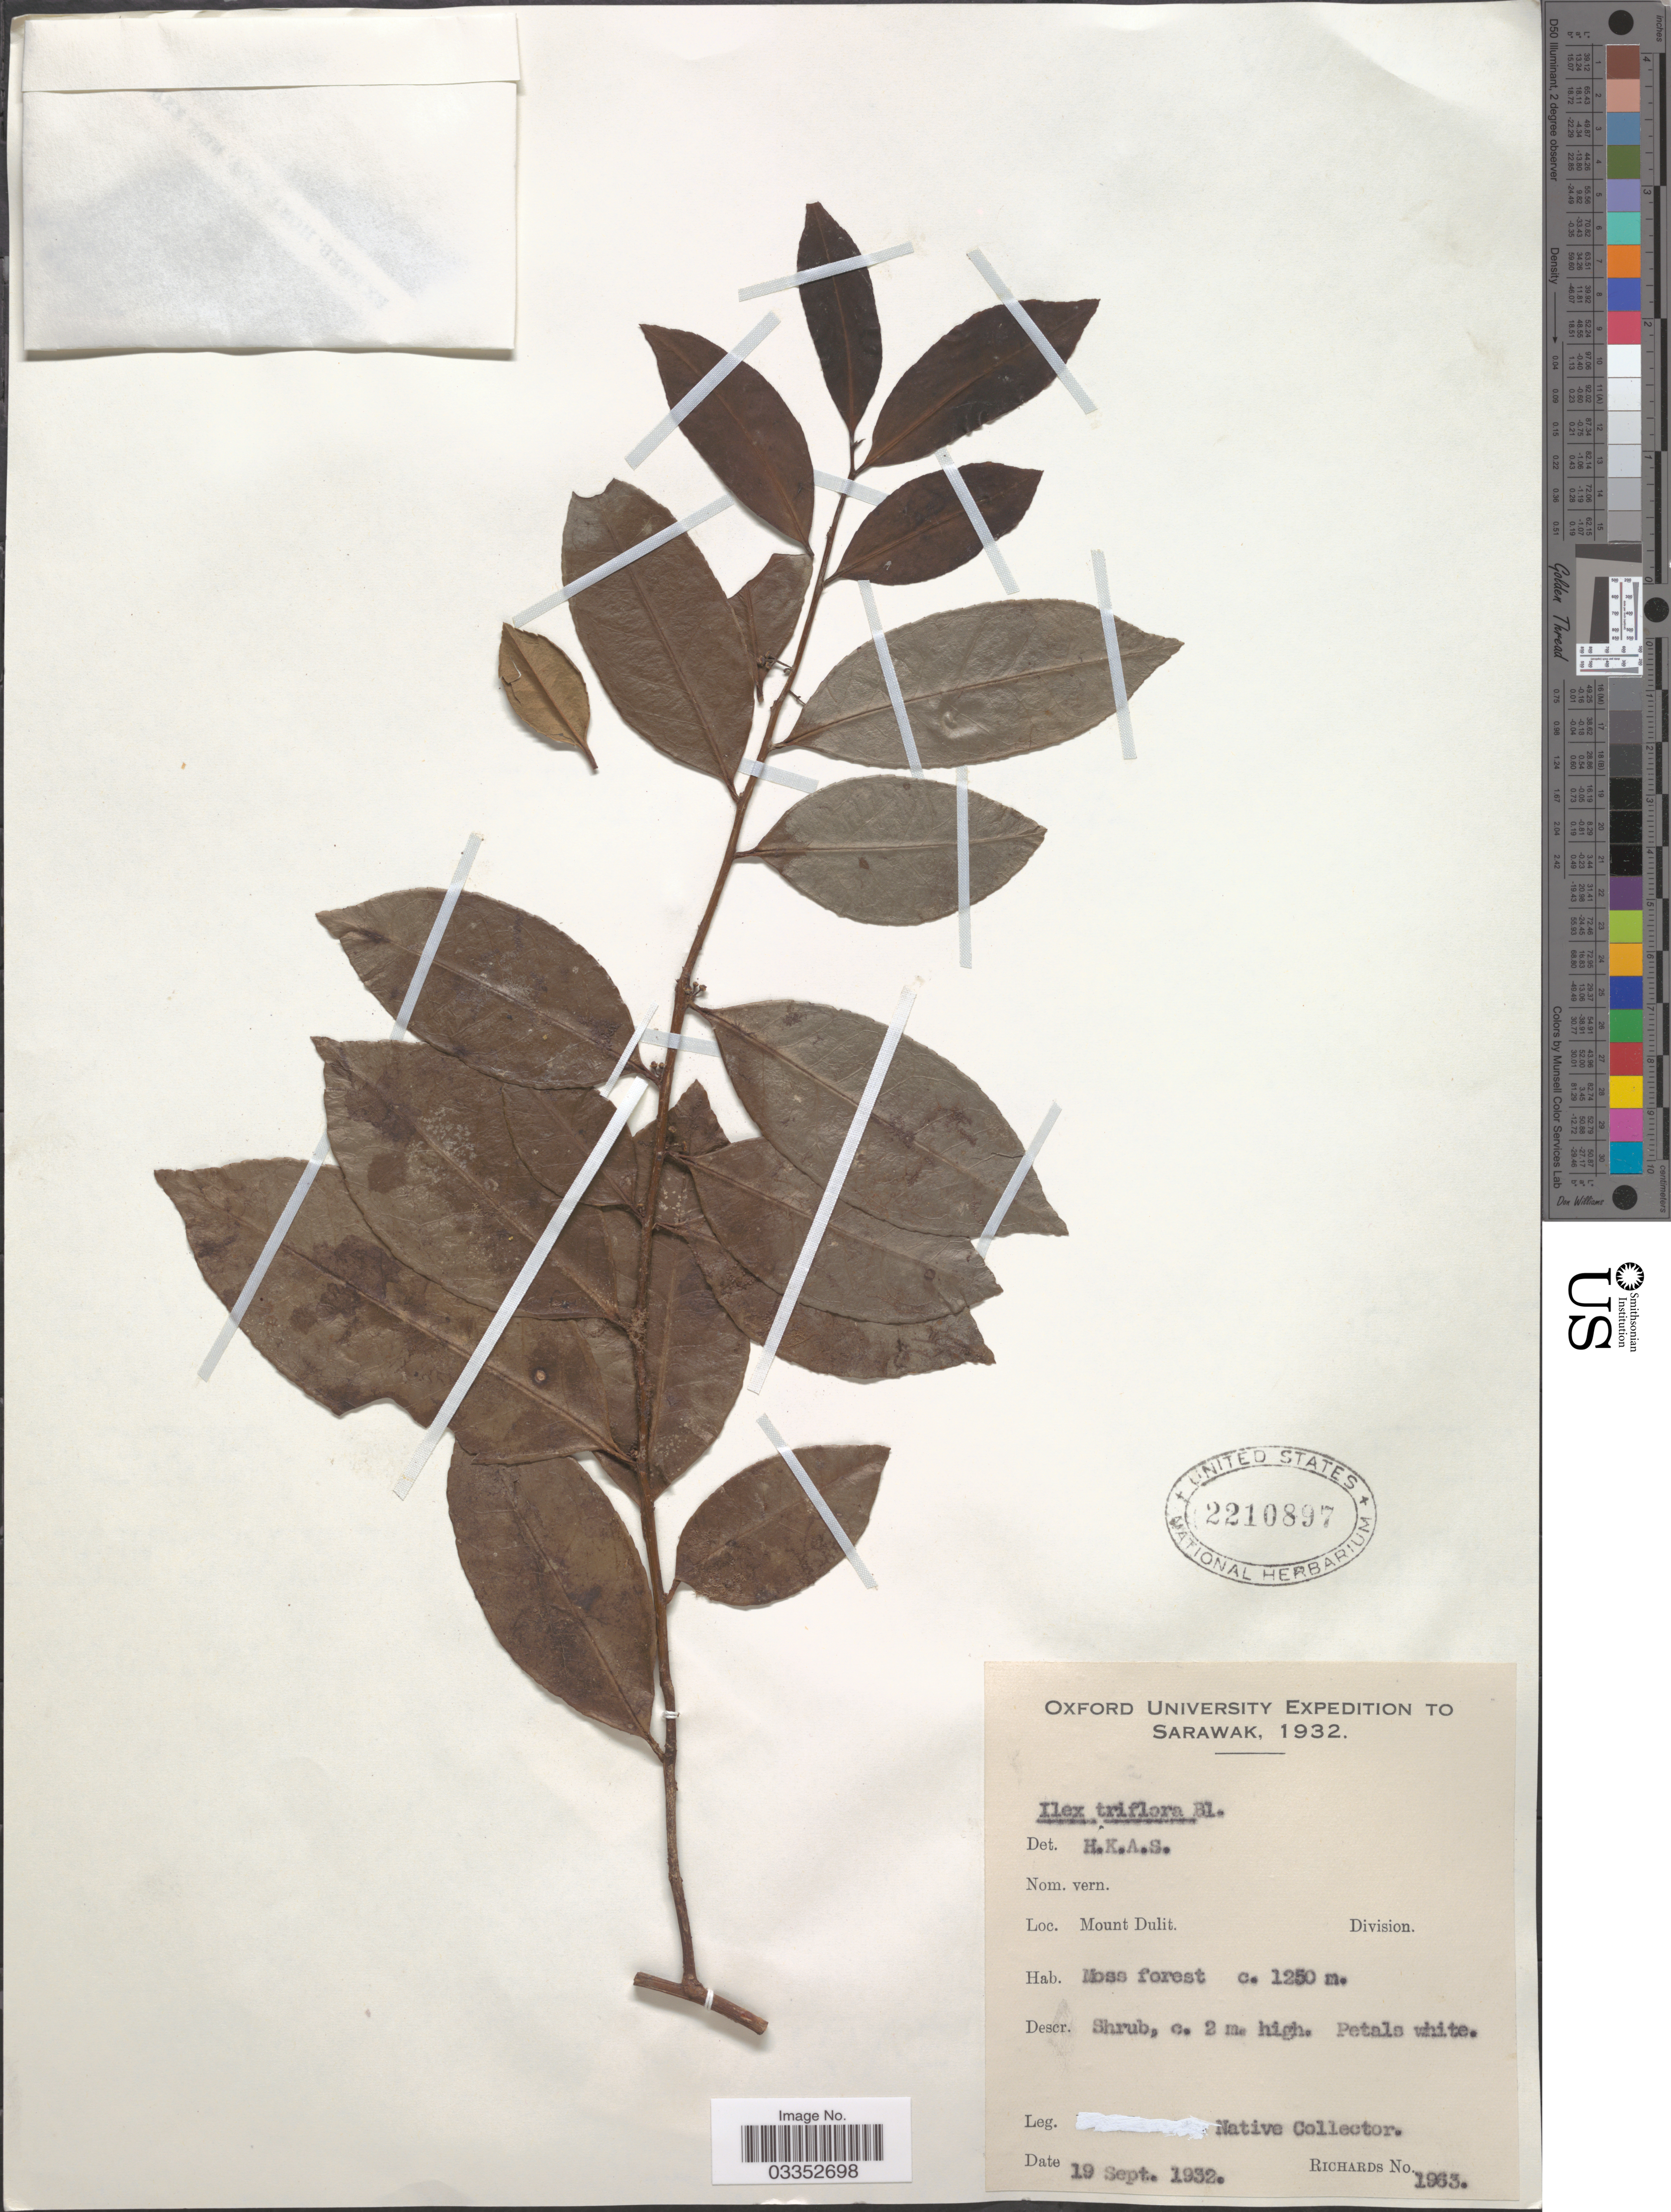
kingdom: Plantae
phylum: Tracheophyta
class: Magnoliopsida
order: Aquifoliales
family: Aquifoliaceae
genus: Ilex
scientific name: Ilex triflora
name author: Blume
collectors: Native collector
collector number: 1963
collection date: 1932-09-19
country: Malaysia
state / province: Sarawak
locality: Mount Dulit. Division.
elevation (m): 1250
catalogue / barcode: US 2210897